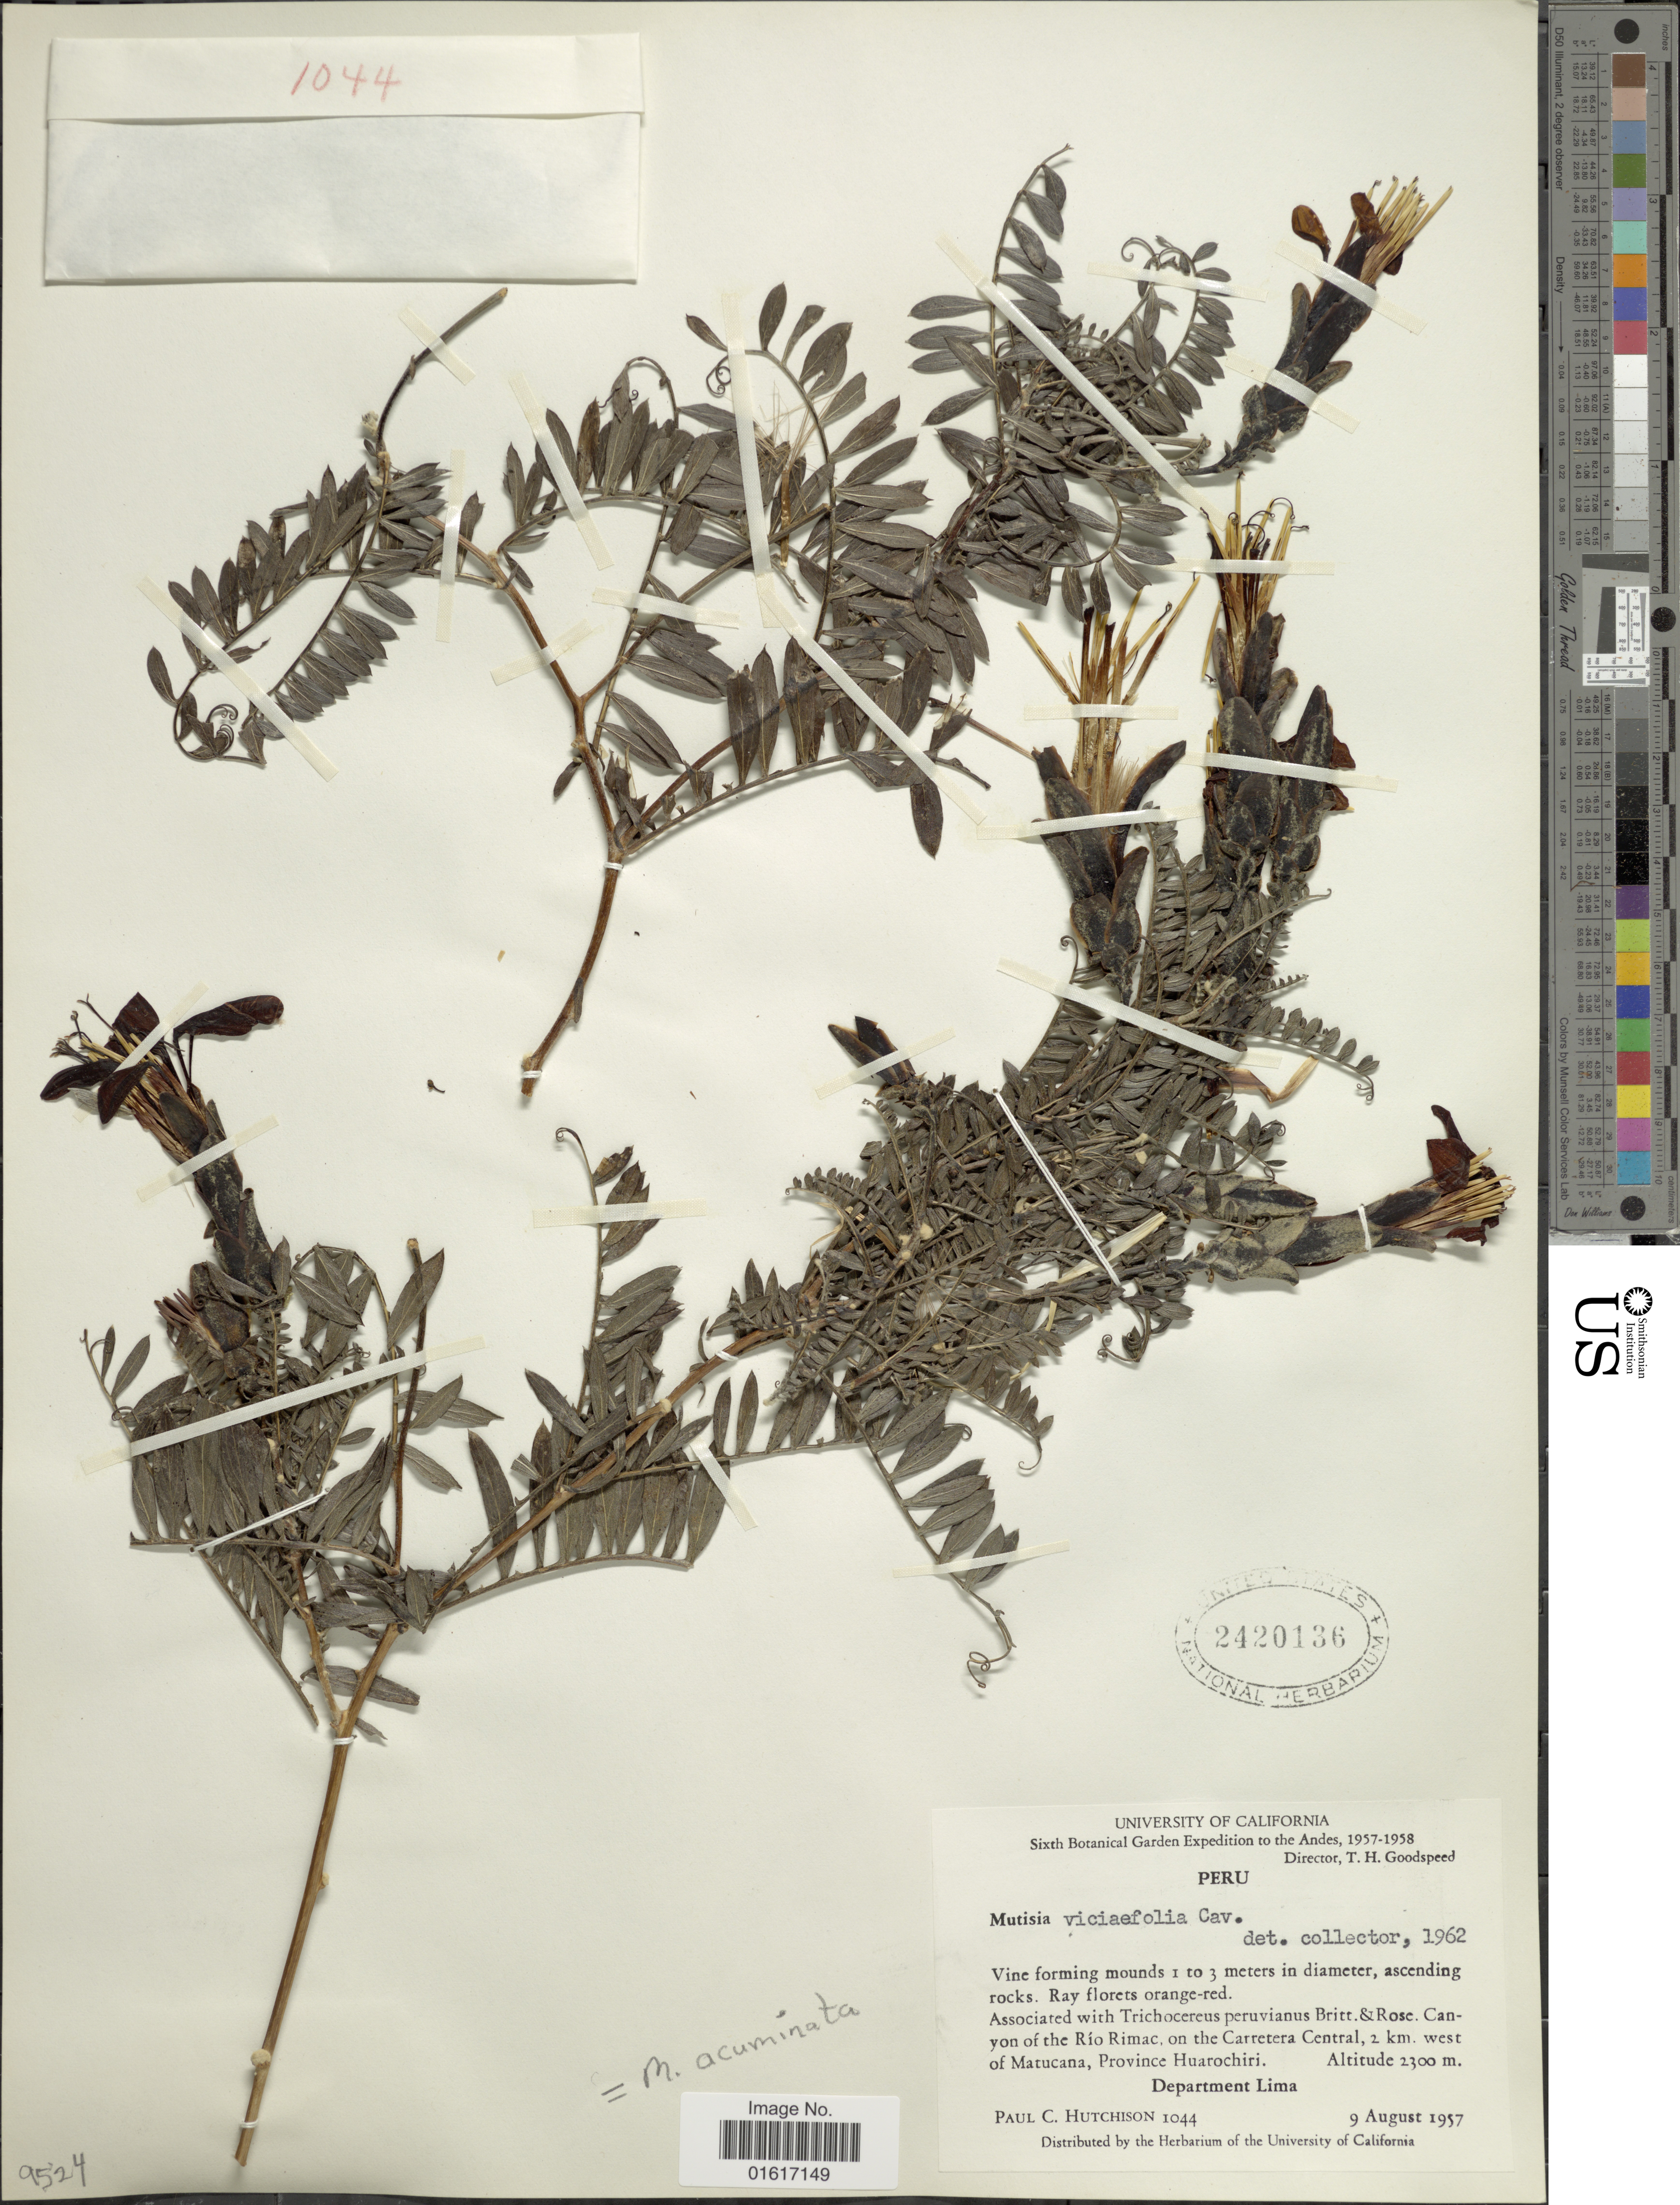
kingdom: Plantae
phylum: Tracheophyta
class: Magnoliopsida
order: Asterales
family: Asteraceae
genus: Mutisia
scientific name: Mutisia acuminata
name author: Ruiz & Pav.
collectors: P. C. Hutchison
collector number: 1044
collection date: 1957-08-09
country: Peru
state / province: Lima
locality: Andes. Canyon of the Río Rimac, on the Carretera Central, 2 km. west of Matucana, Province Huarochiri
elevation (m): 2300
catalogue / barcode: US 2420136